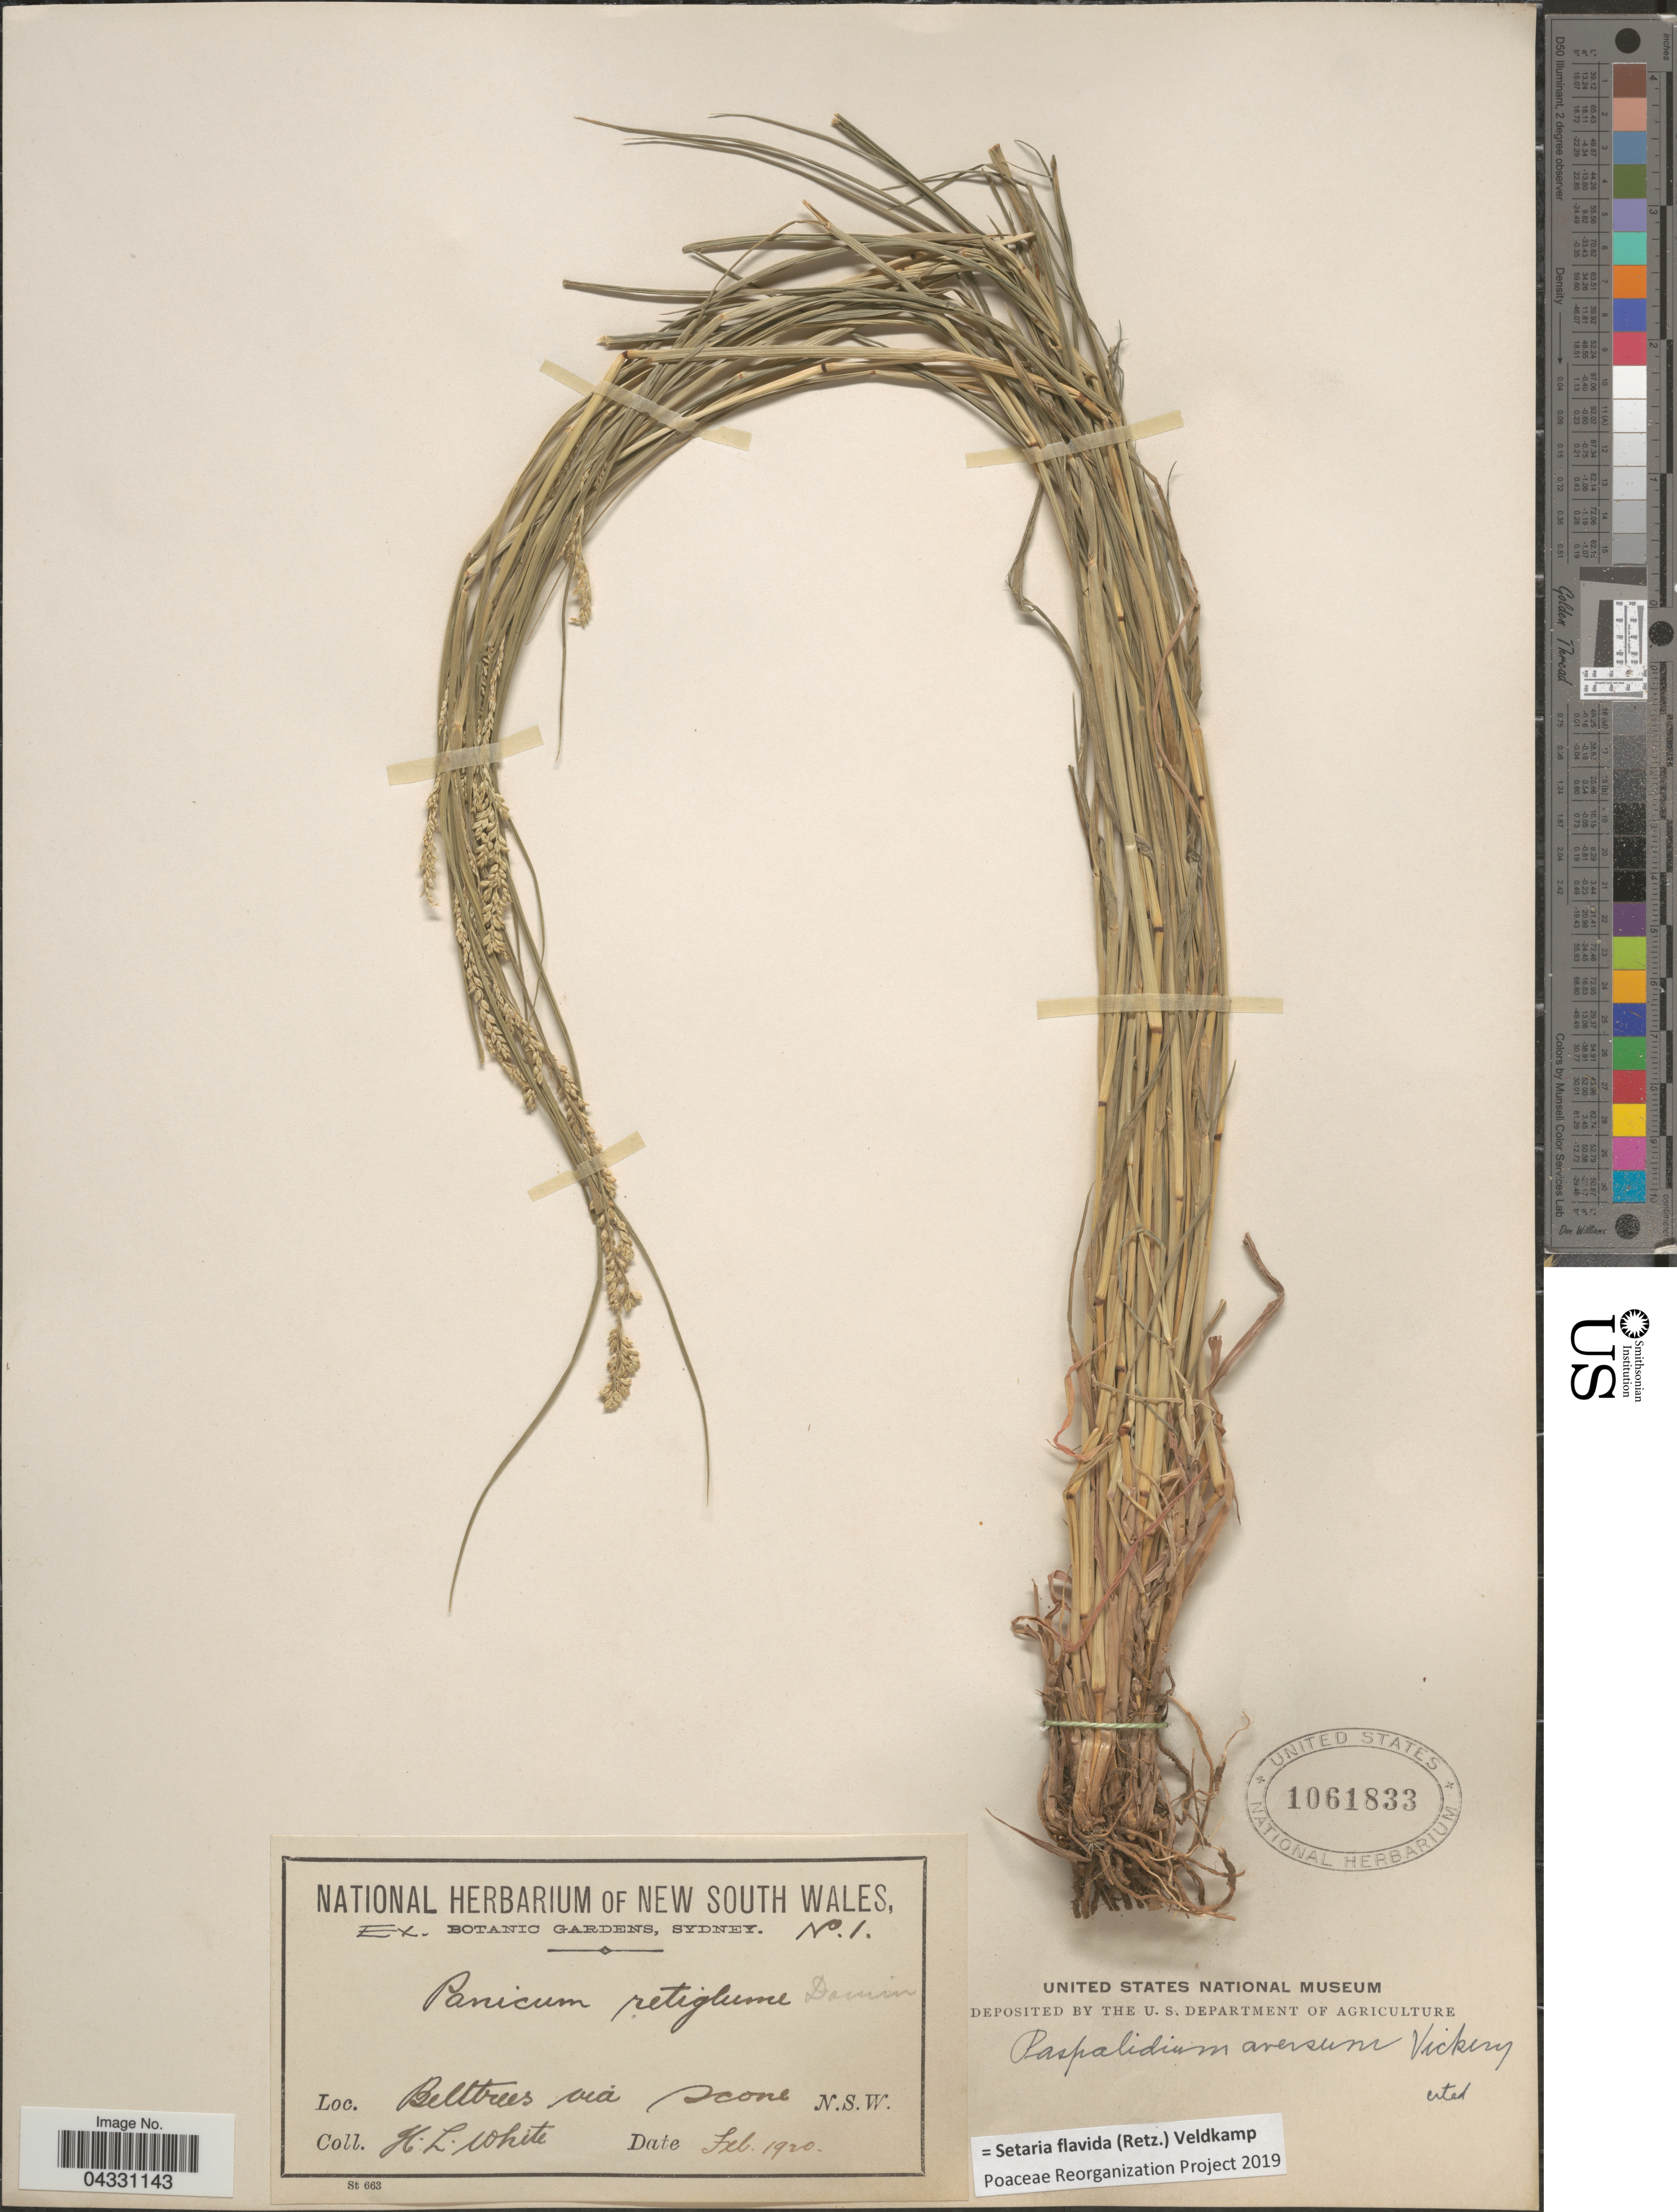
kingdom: Plantae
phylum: Tracheophyta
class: Liliopsida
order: Poales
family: Poaceae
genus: Setaria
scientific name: Setaria flavida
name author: (Retz.) Veldkamp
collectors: H. White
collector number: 1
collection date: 1920-02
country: Australia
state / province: New South Wales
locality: Belltrees via Scone.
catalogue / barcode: US 1061833